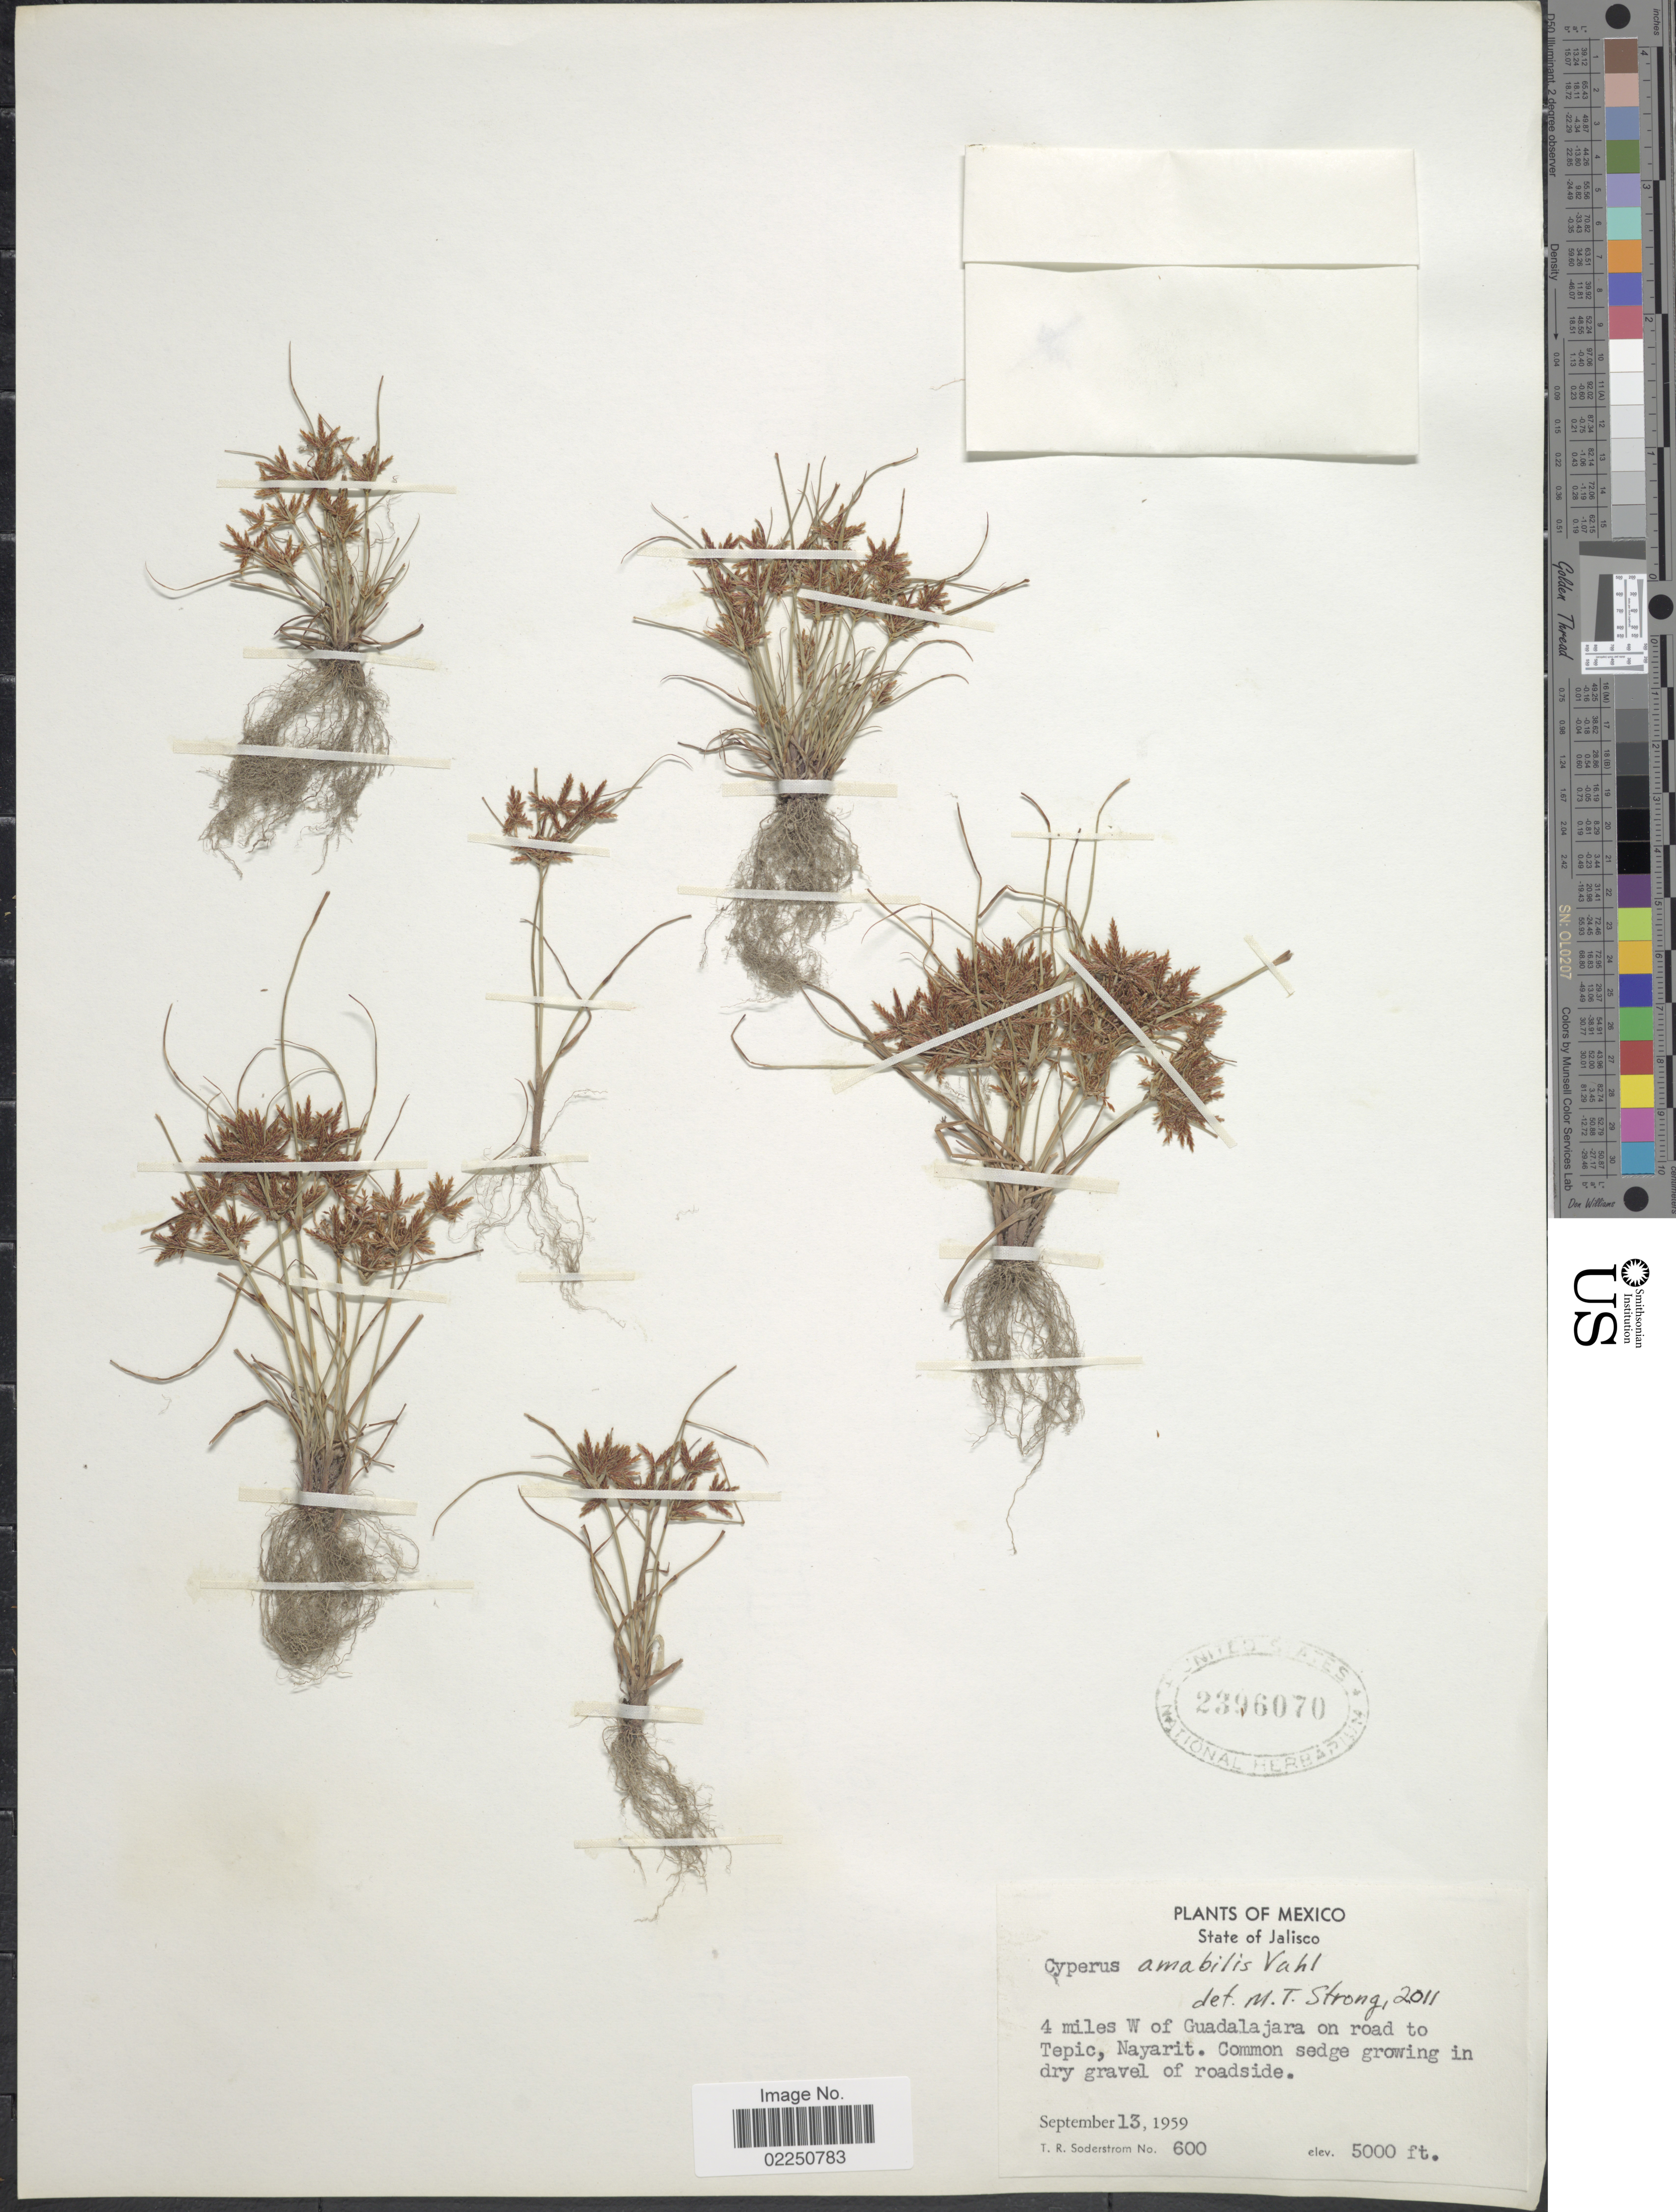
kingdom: Plantae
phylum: Tracheophyta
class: Liliopsida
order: Poales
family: Cyperaceae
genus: Cyperus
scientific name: Cyperus amabilis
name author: Vahl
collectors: T. R. Soderstrom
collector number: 600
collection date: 1959-09-13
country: Mexico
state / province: Jalisco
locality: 4 miles W of Guadalajara on road to Tepic, Nayarit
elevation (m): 1524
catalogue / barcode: US 2396070